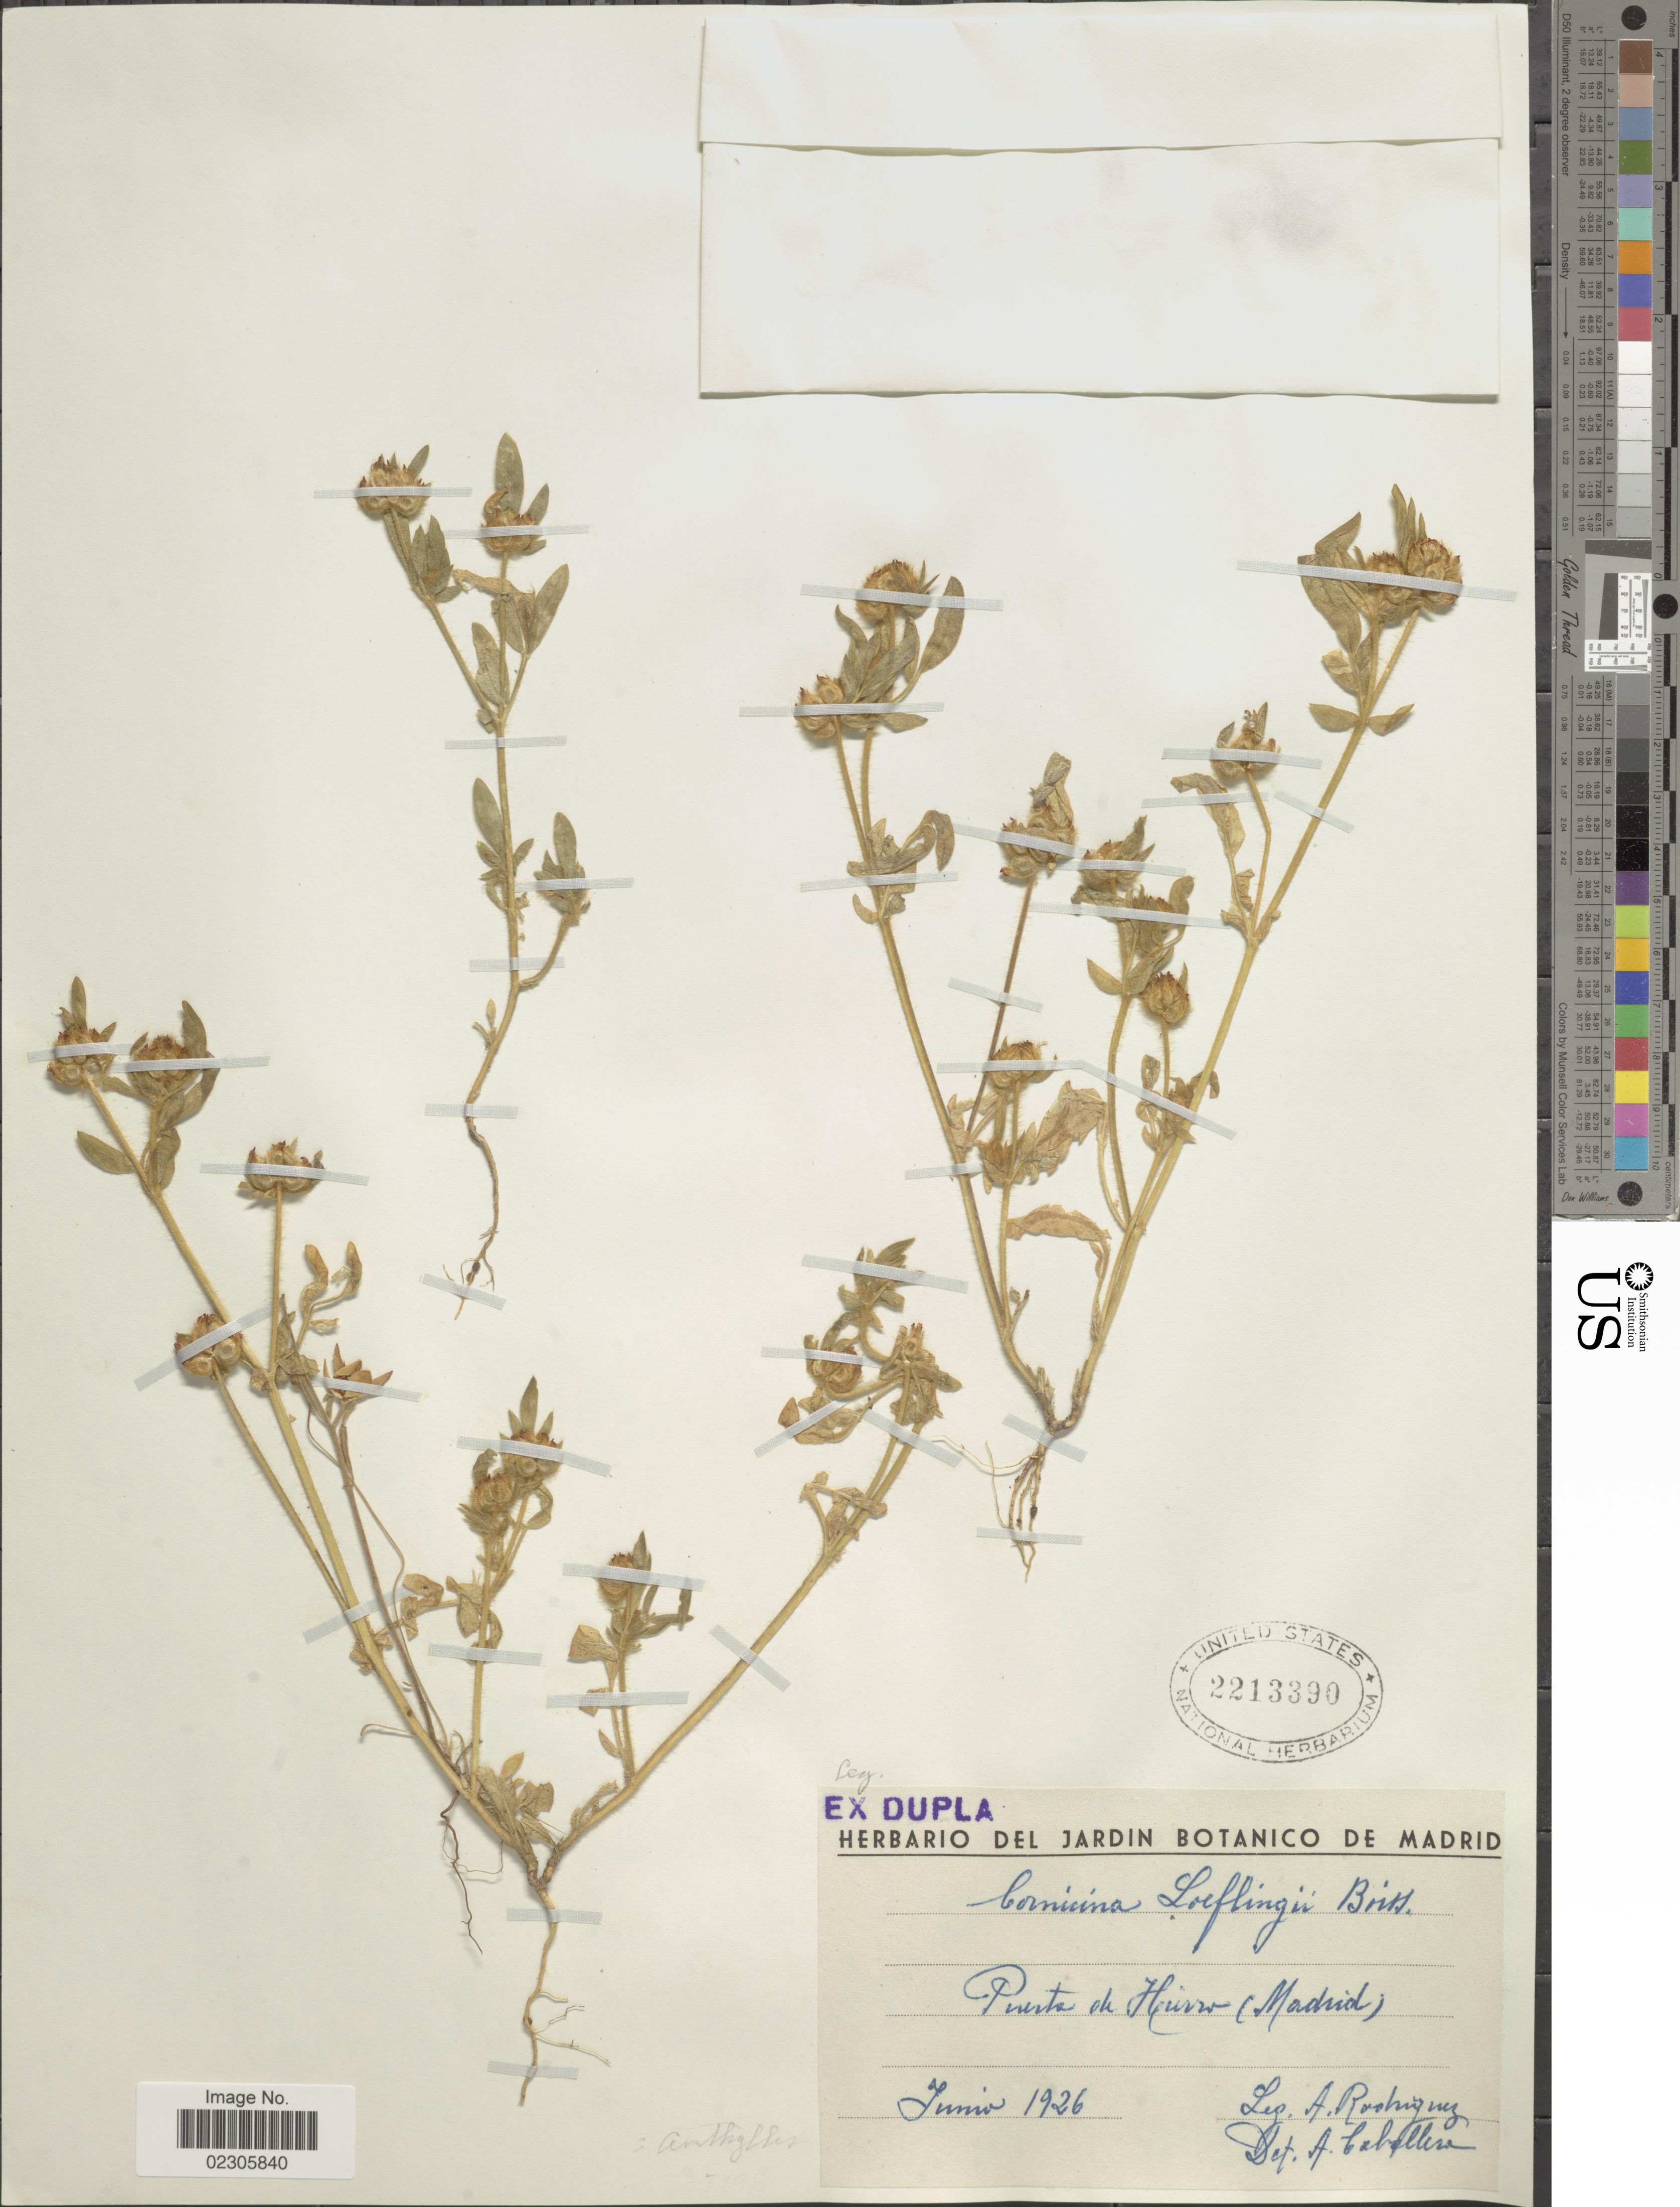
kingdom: Plantae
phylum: Tracheophyta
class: Magnoliopsida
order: Fabales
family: Fabaceae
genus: Anthyllis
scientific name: Anthyllis loeflingii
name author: (Boiss.)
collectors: A. Rodriguez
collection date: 1926-06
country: Spain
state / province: Madrid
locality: Puerta de Hierro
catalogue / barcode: US 2213390